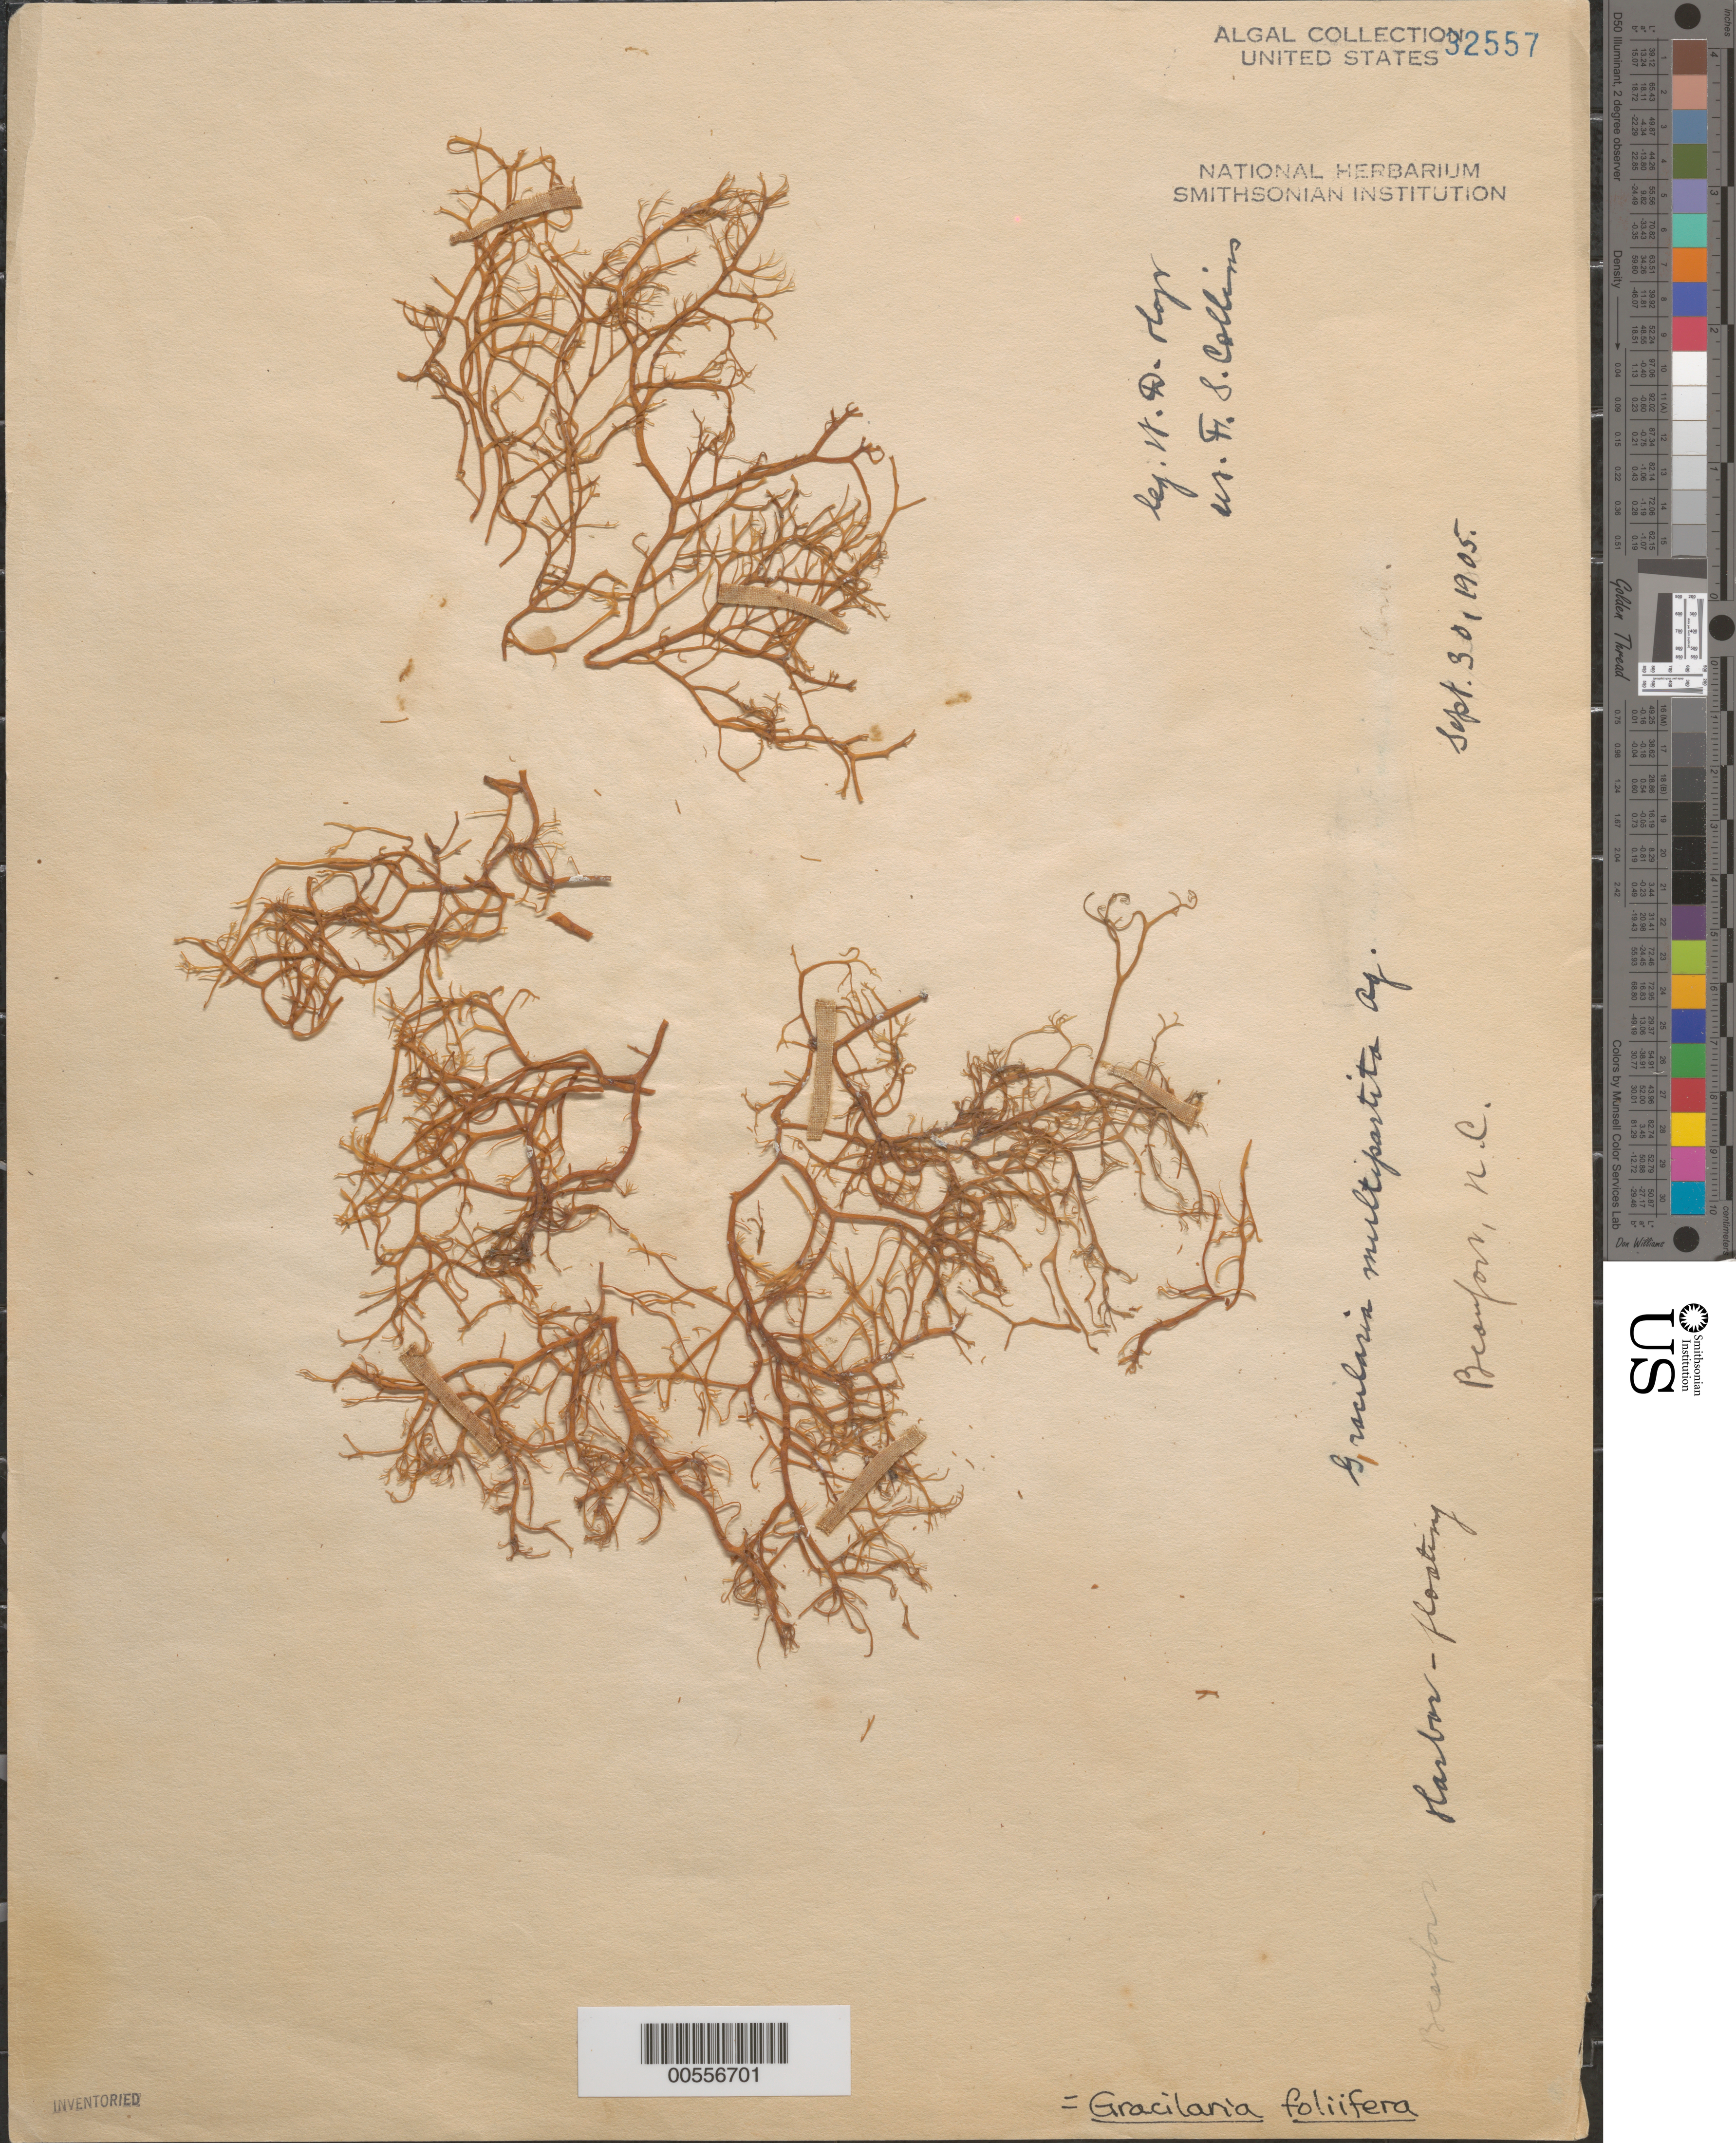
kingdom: Plantae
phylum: Rhodophyta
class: Florideophyceae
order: Gracilariales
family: Gracilariaceae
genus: Gracilaria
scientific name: Gracilaria foliifera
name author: (Forssk.) Børgesen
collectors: W. D. Hoyt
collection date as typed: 30 Sep 1905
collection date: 1905-09-30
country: United States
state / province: North Carolina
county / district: Carteret County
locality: Beaufort Harbor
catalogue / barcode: US 32557